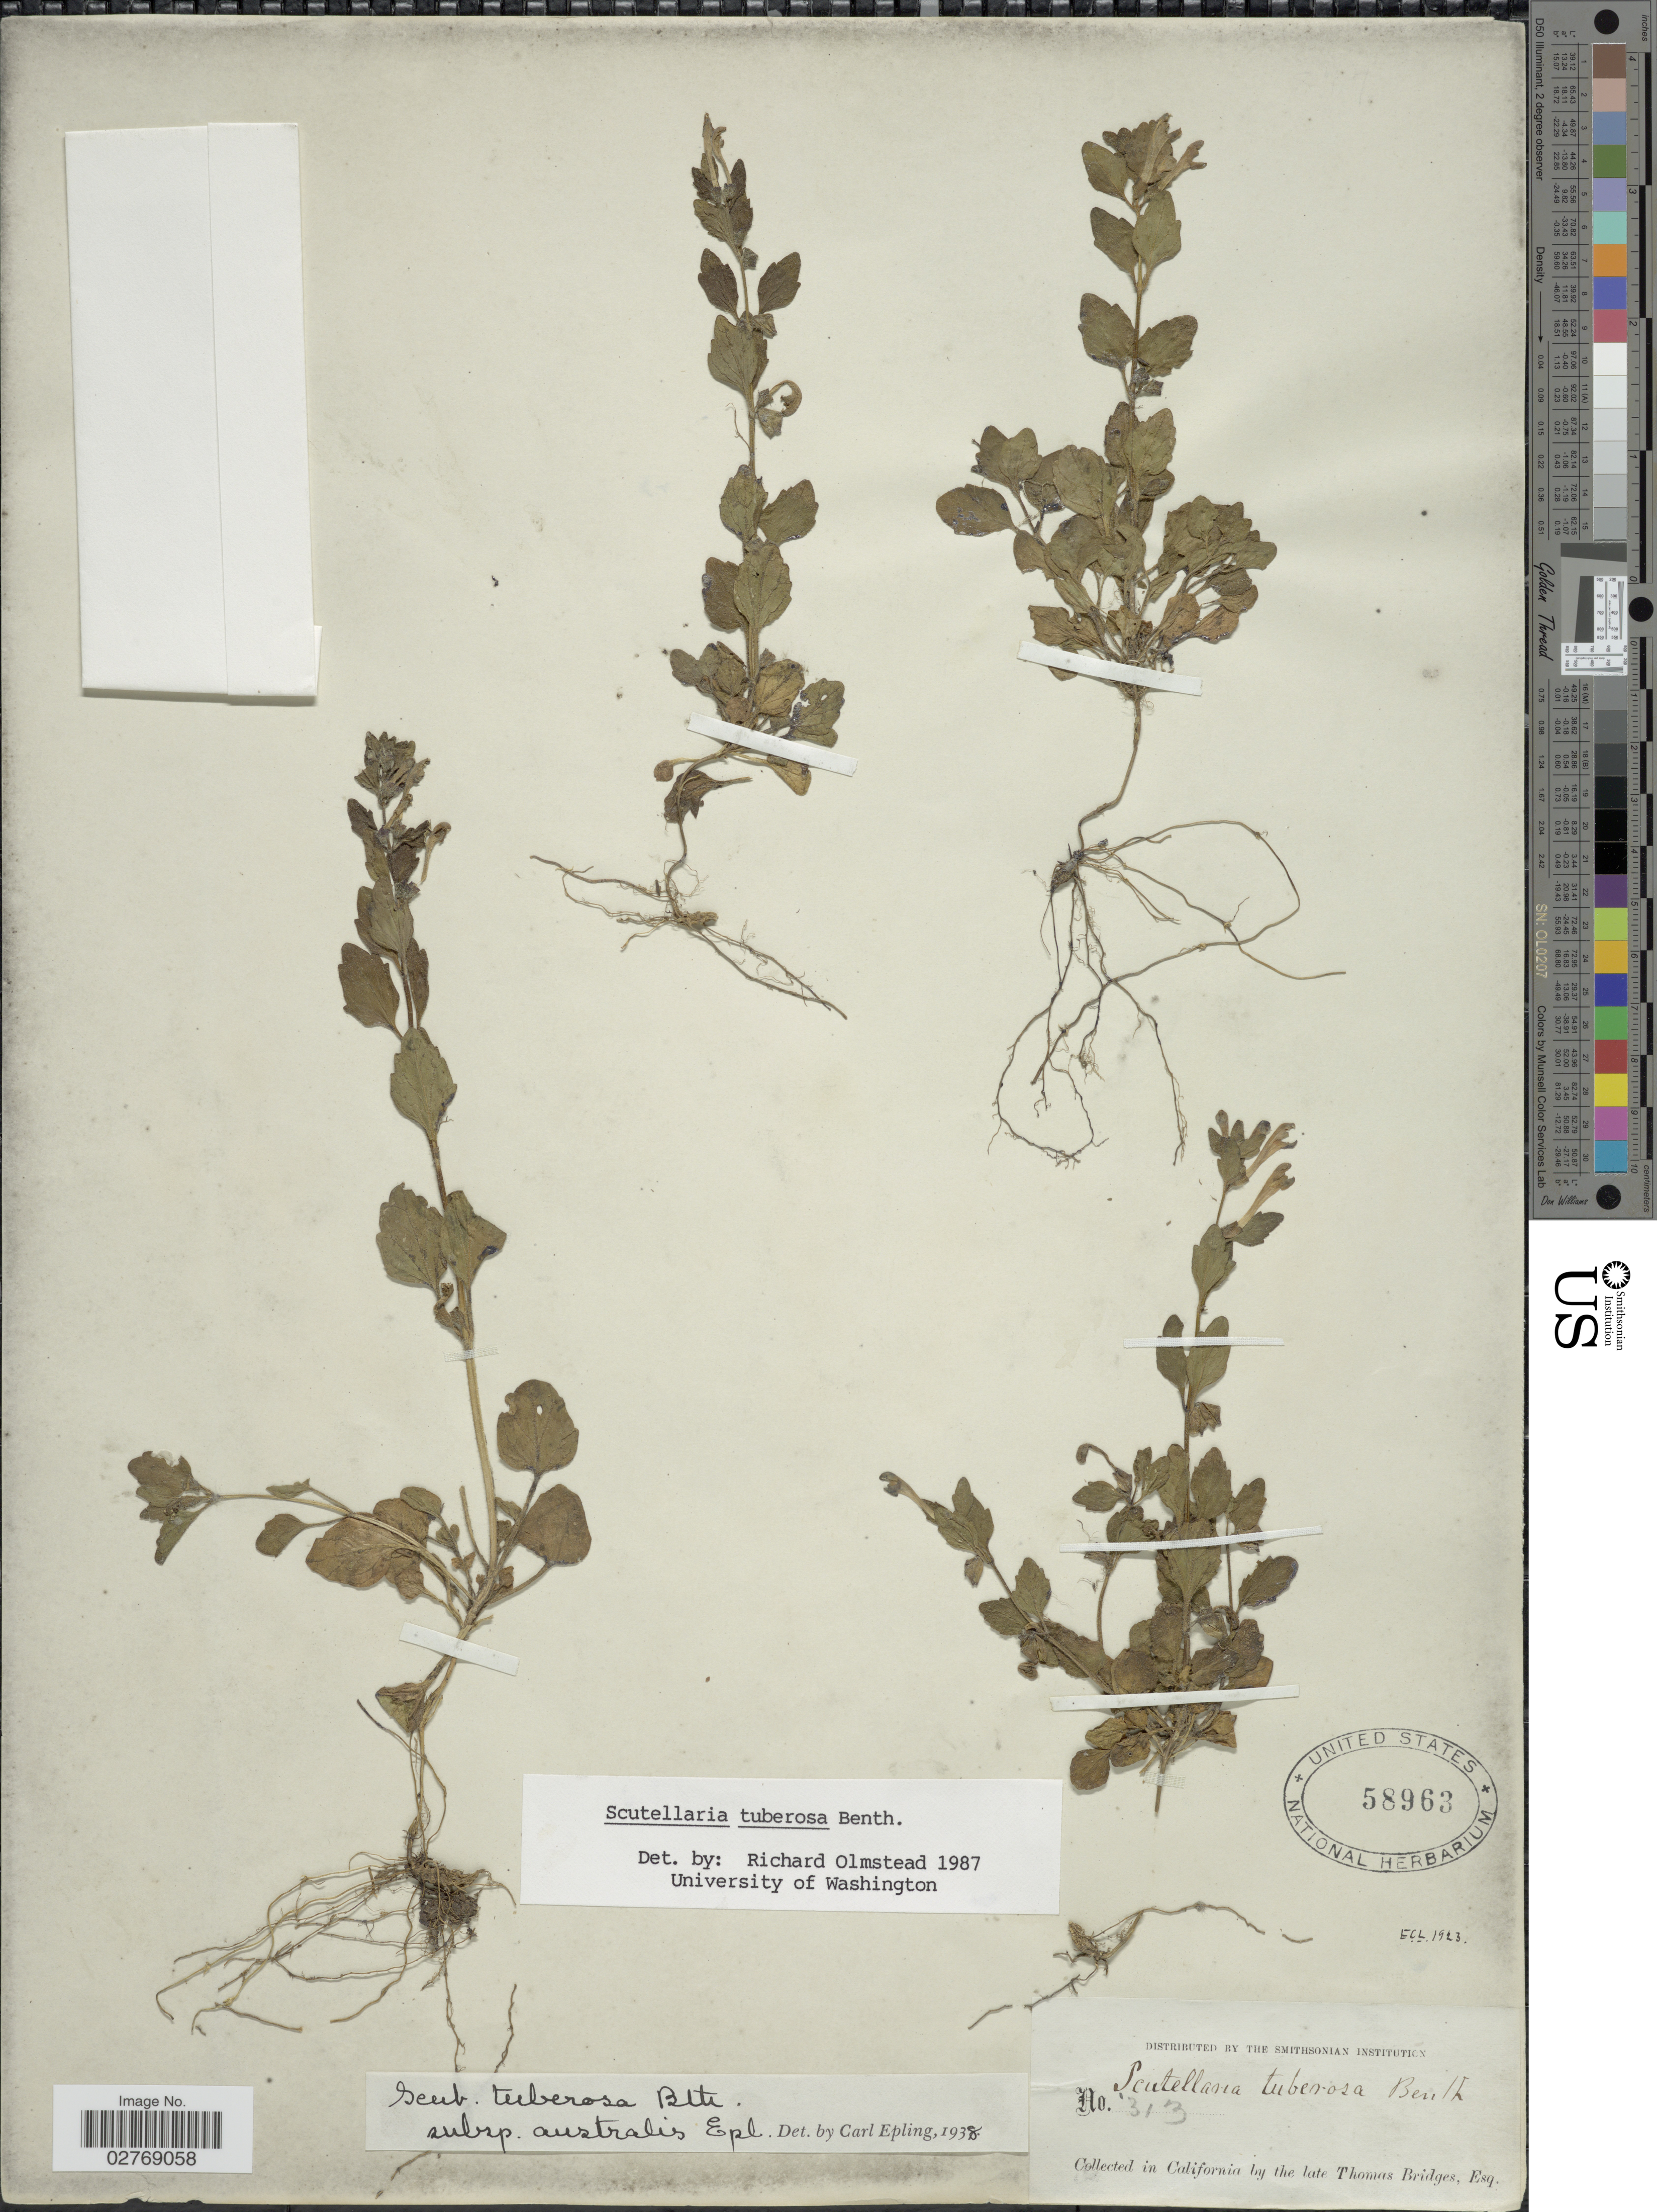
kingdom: Plantae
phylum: Tracheophyta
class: Magnoliopsida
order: Lamiales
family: Lamiaceae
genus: Scutellaria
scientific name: Scutellaria tuberosa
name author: Benth.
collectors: T. Bridges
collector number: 313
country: United States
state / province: California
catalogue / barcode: US 58963